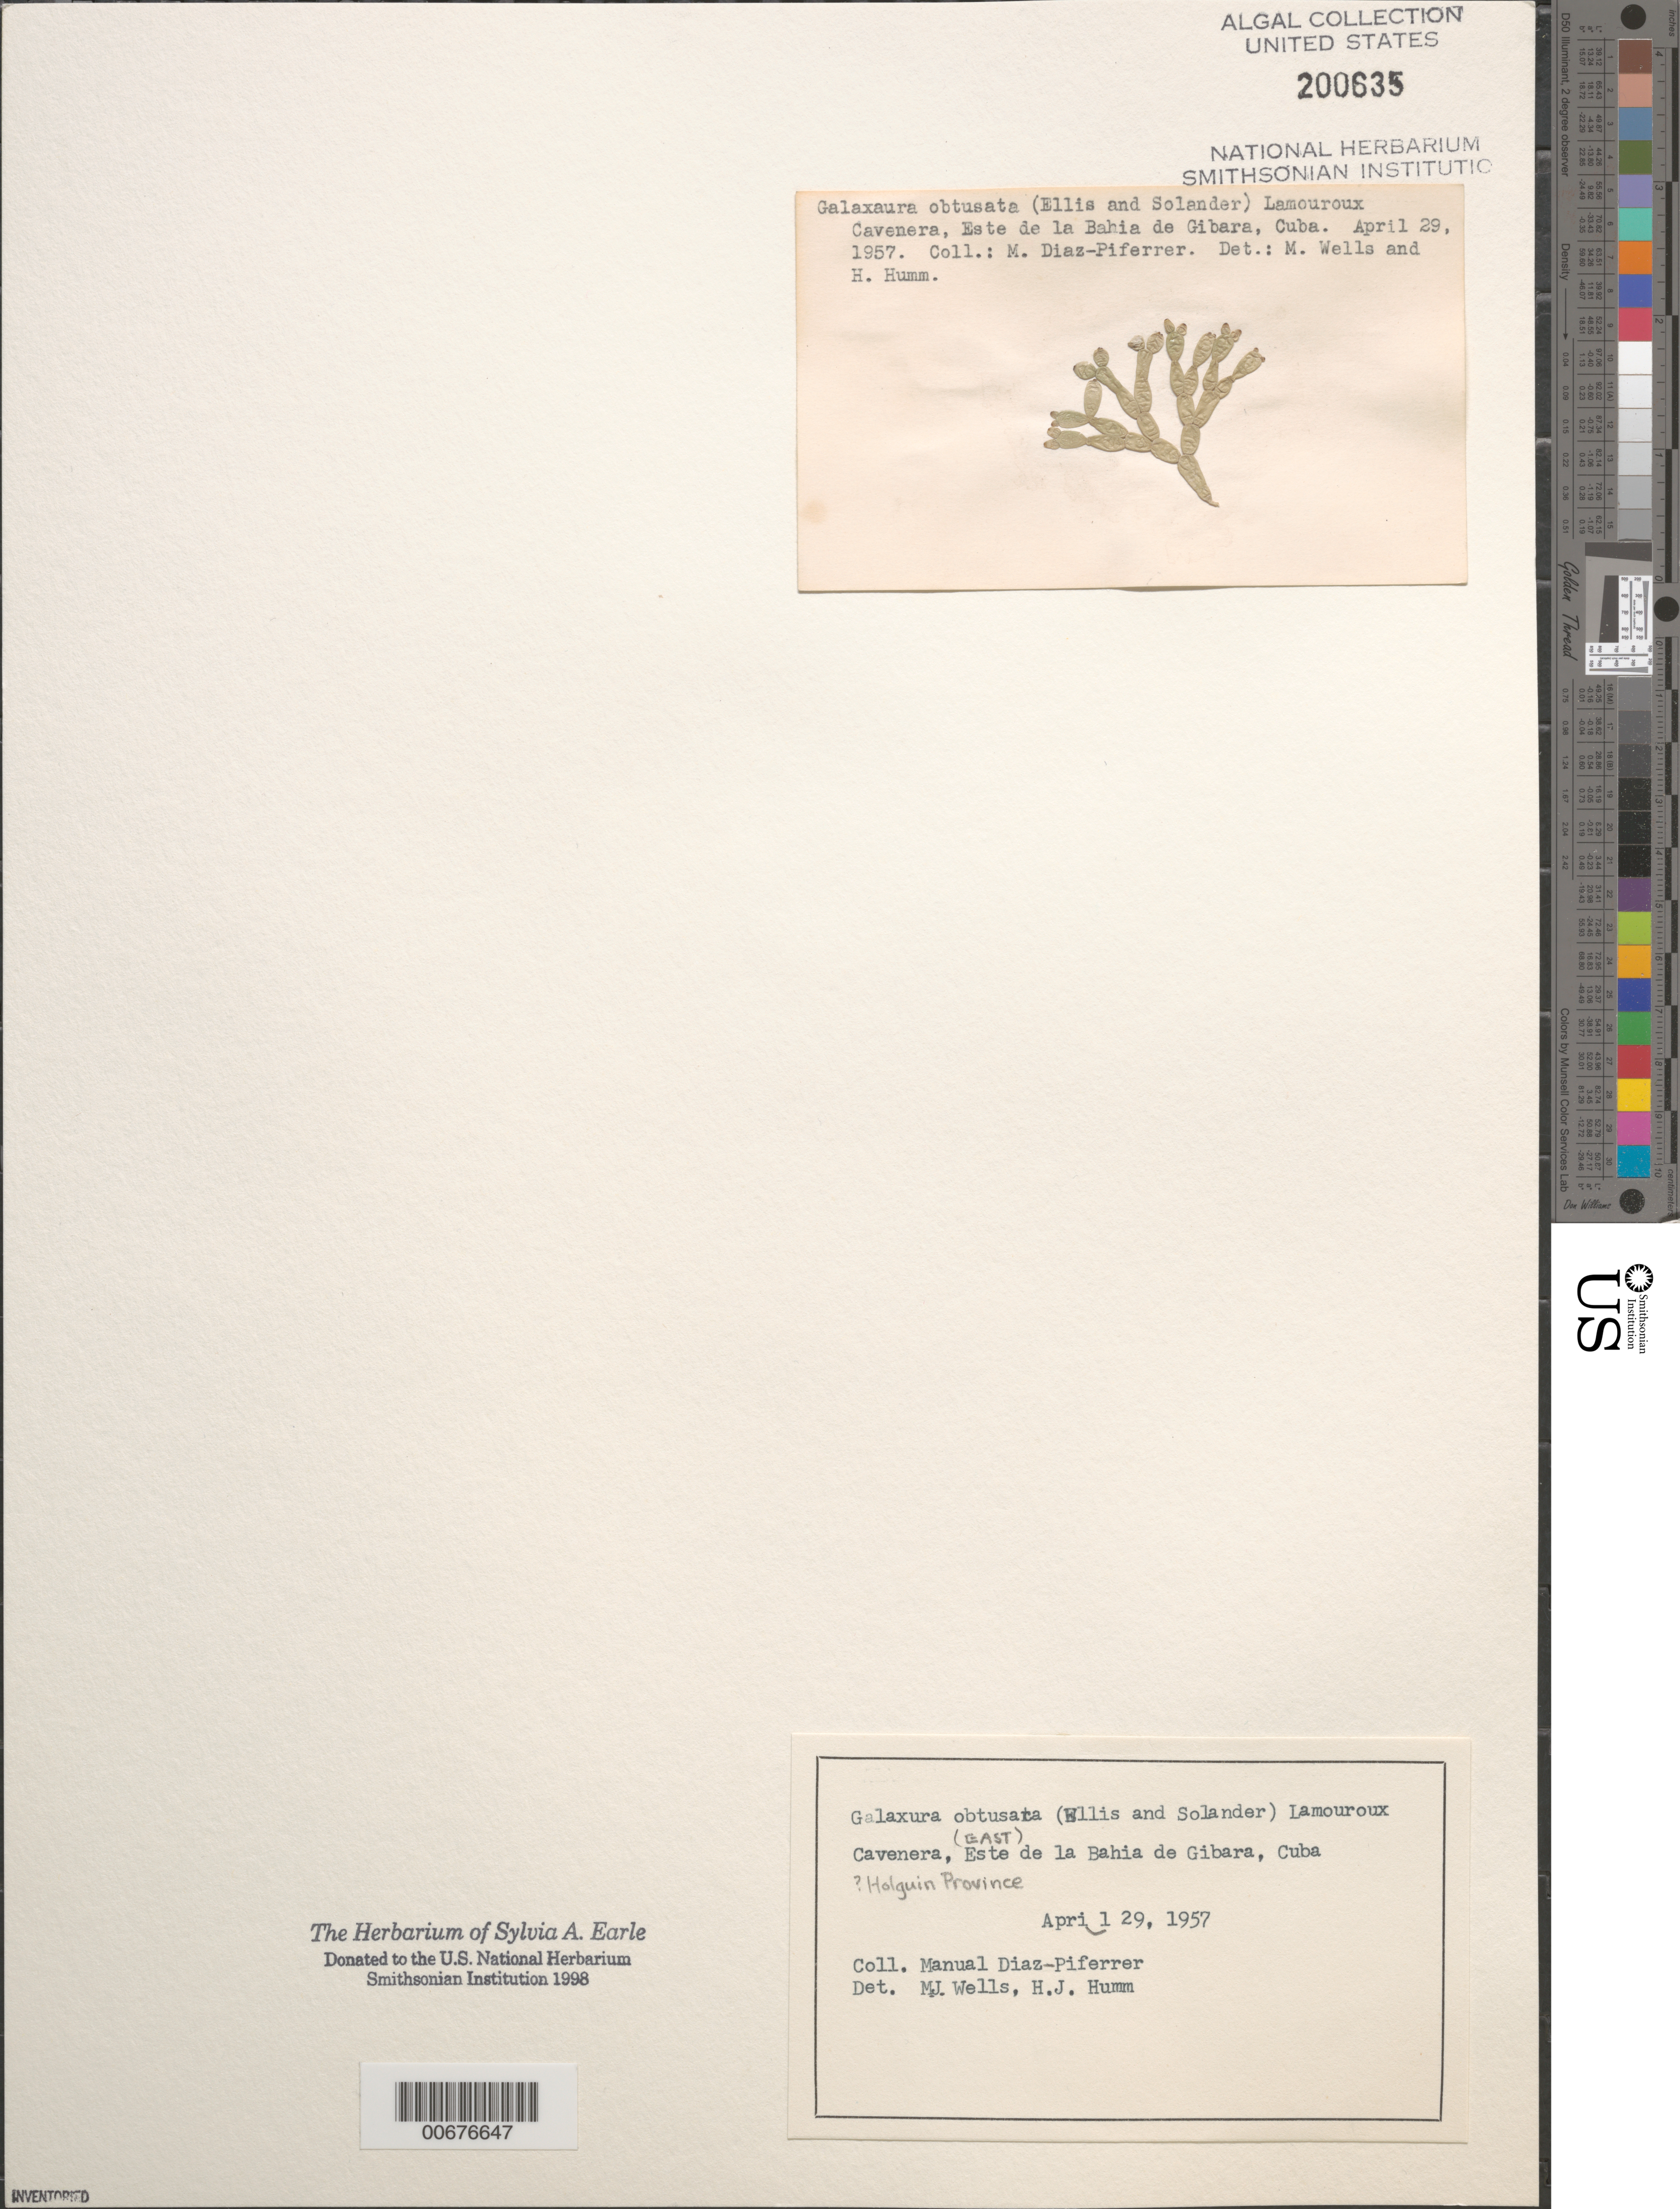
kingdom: Plantae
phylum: Rhodophyta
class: Florideophyceae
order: Nemaliales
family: Galaxauraceae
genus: Dichotomaria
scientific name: Dichotomaria obtusata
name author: (Ellis & Sol.) Lam.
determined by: Algae name updating Project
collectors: M. Diaz-Piferrer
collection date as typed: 29 Apr 1957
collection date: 1957-04-29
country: Cuba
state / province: Holguín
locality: Cavenera, east of Bahia de Gibara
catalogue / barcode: US 200635